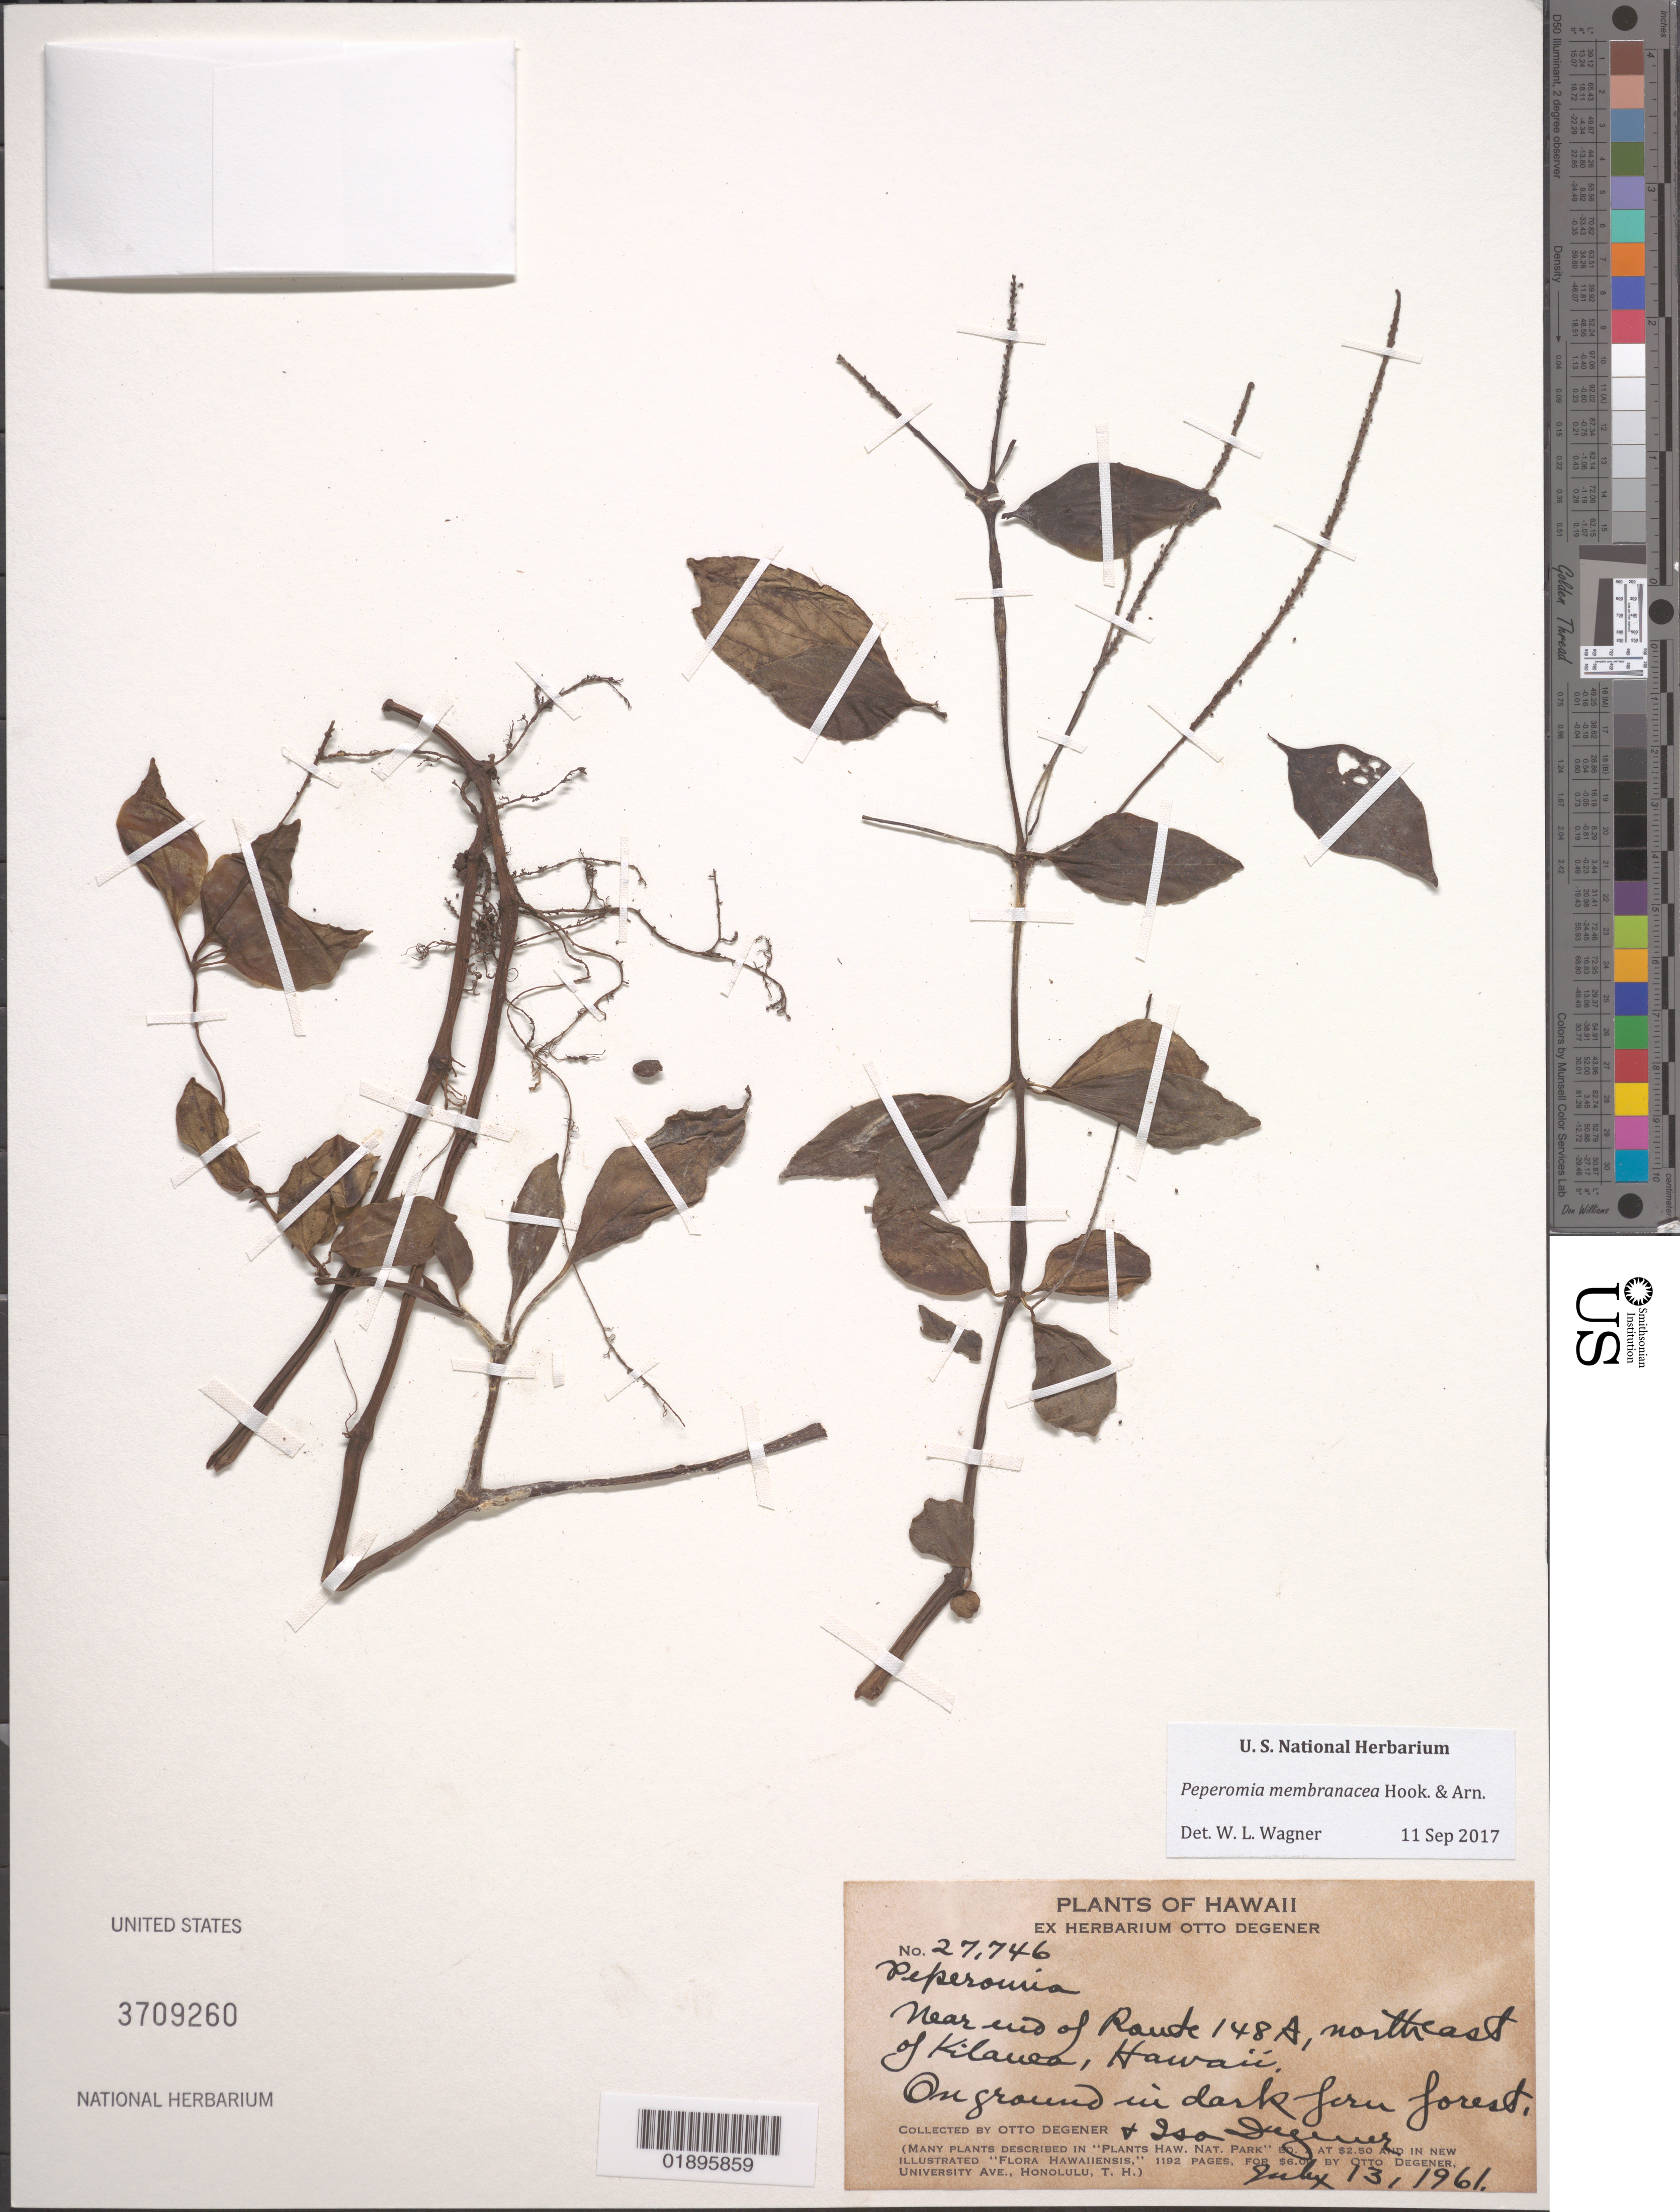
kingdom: Plantae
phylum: Tracheophyta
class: Magnoliopsida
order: Piperales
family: Piperaceae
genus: Peperomia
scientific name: Peperomia membranacea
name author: Hook. & Arn.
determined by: Wagner, W. L., (BOT), Smithsonian Institution - National Museum of Natural History (UNITED STATES)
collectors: O. Degener & I. Degener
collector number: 27746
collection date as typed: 13 Jul 1961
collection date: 1961-07-13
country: United States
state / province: Hawaii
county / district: Hawaii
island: Hawaii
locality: Near end of route 148A, NE of Kilauea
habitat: Dark fern forest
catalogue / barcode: US 3709260